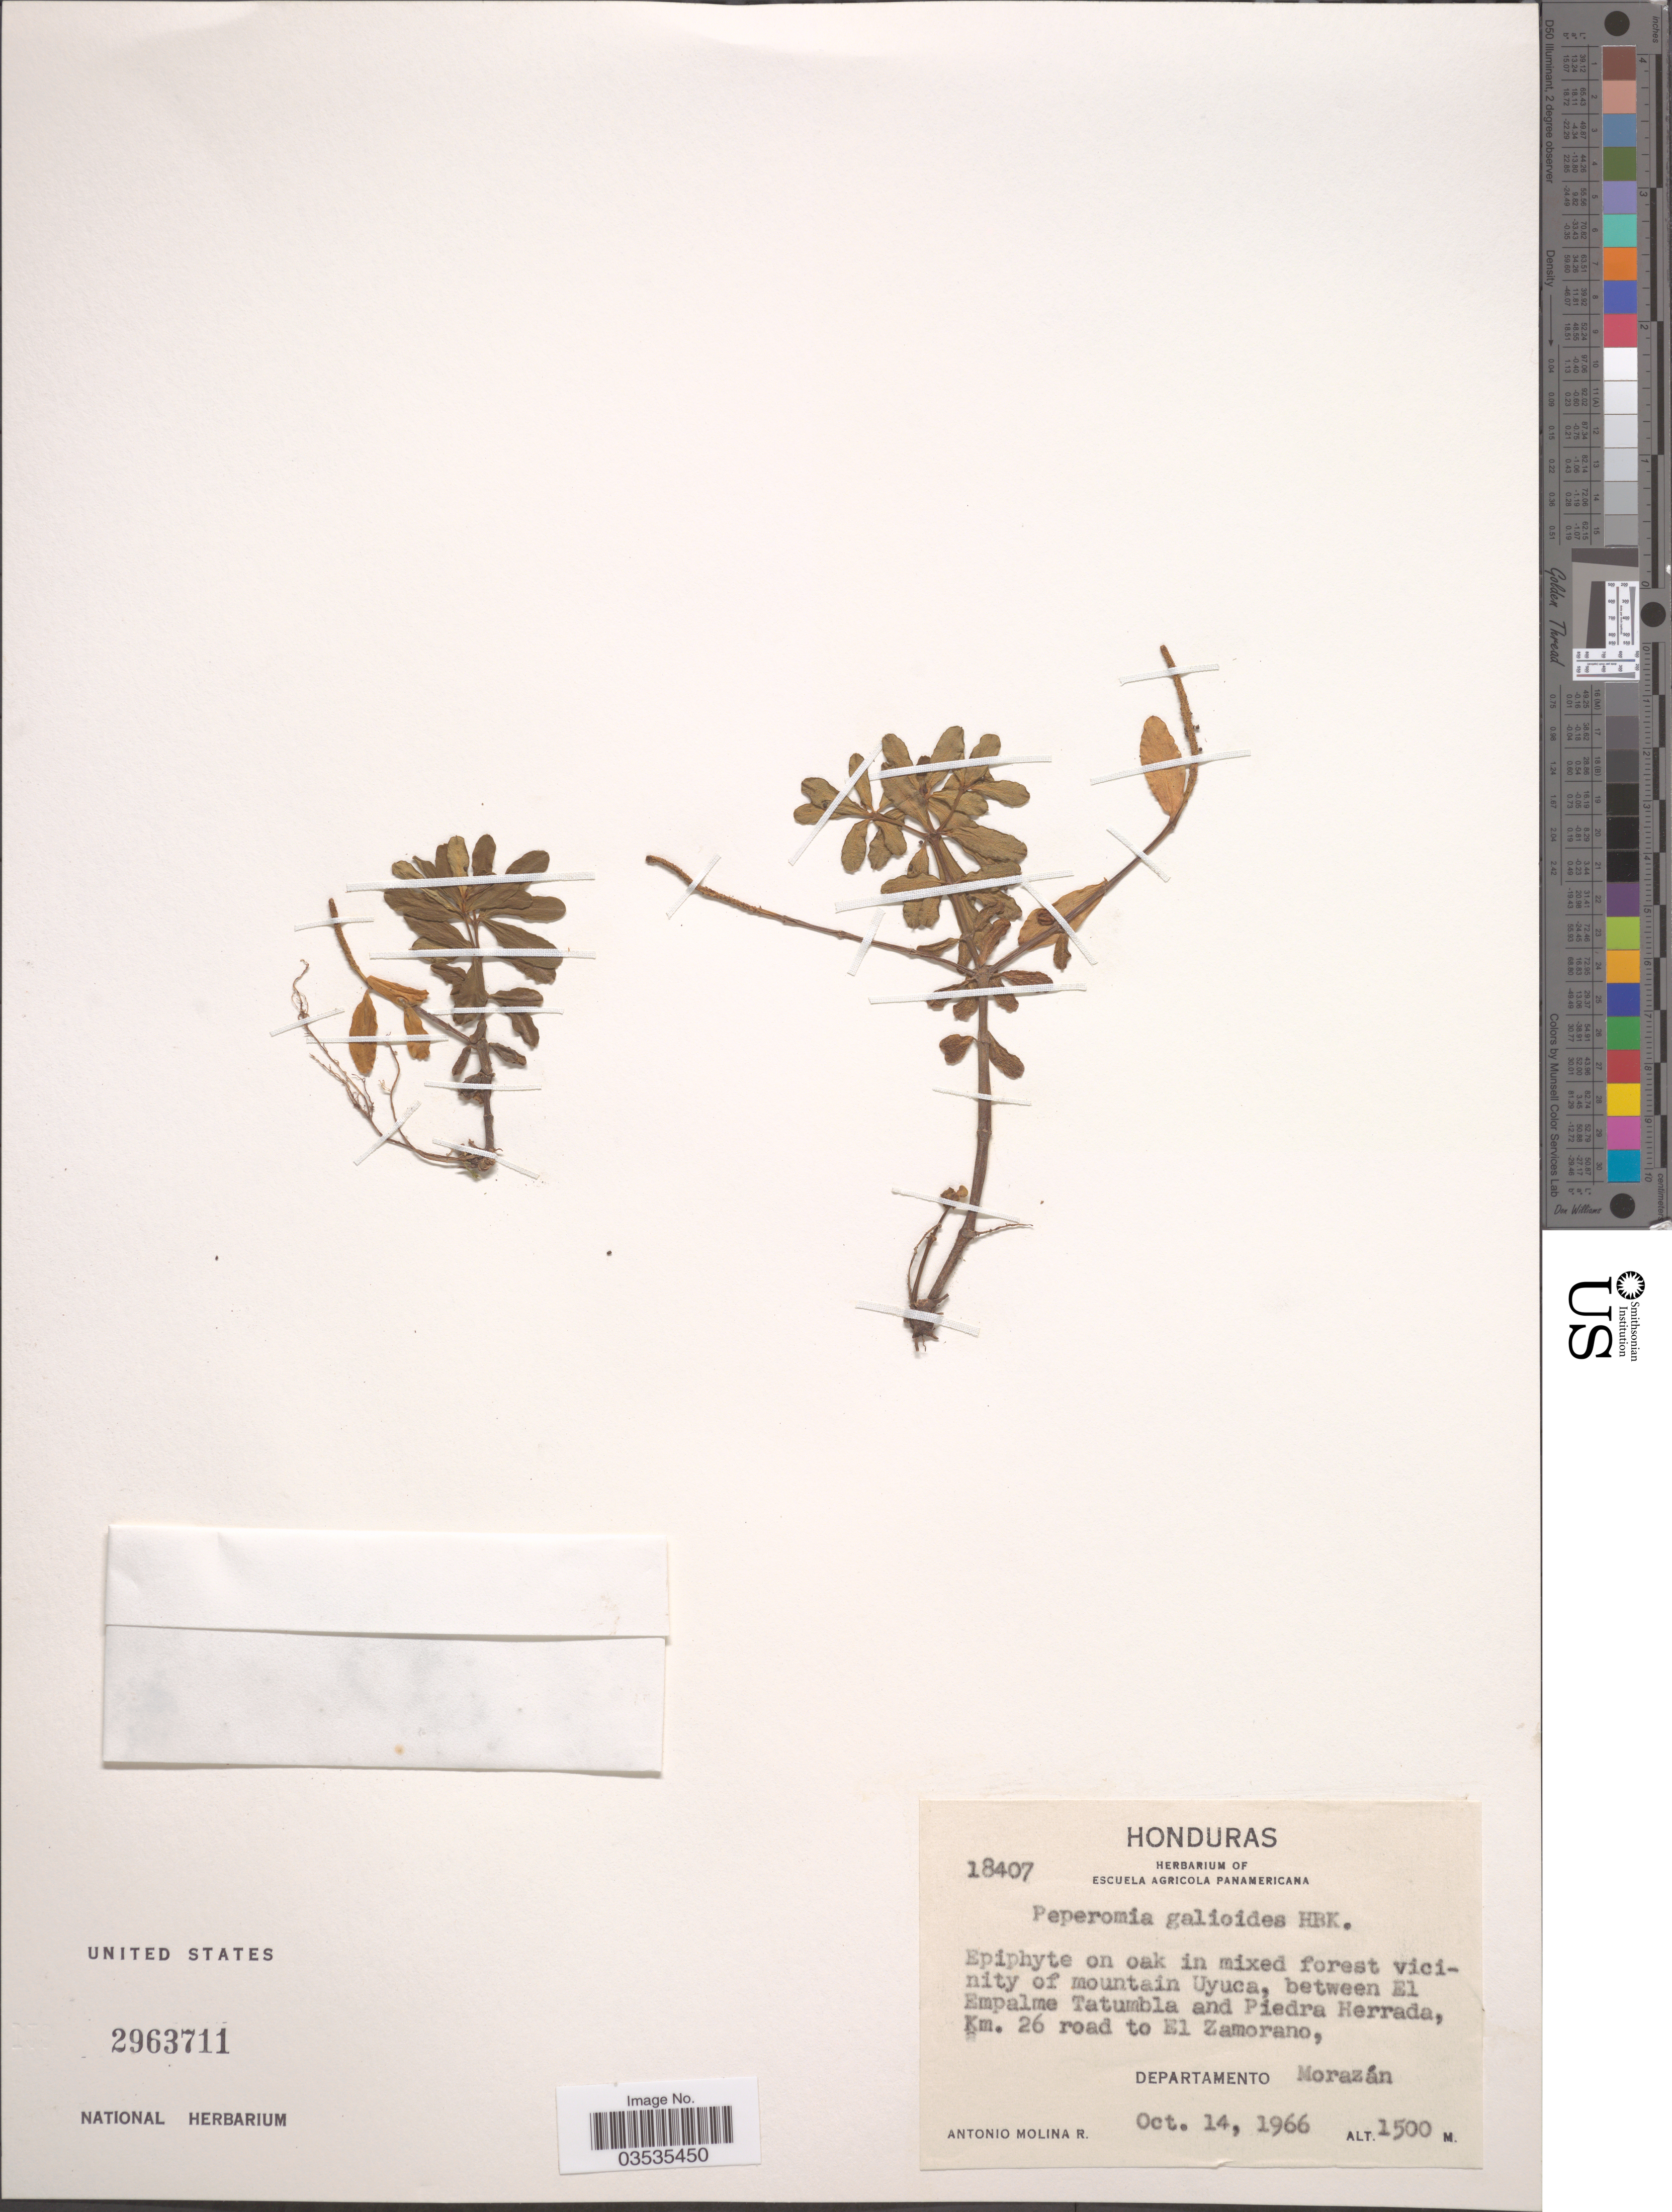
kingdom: Plantae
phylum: Tracheophyta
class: Magnoliopsida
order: Piperales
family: Piperaceae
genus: Peperomia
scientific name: Peperomia leptophylla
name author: Miq.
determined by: Jiménez, José Estaban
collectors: A. Molina R.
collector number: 18407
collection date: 1966-10-14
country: Honduras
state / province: Fco. Morazán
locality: In mixed forest vicinity of mountain Uyuca, between El Empalme Tatumbla and Piedra Herrada, Km. 26 road to El Zamorano, Departamento Morazán.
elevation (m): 1500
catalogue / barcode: US 2963711